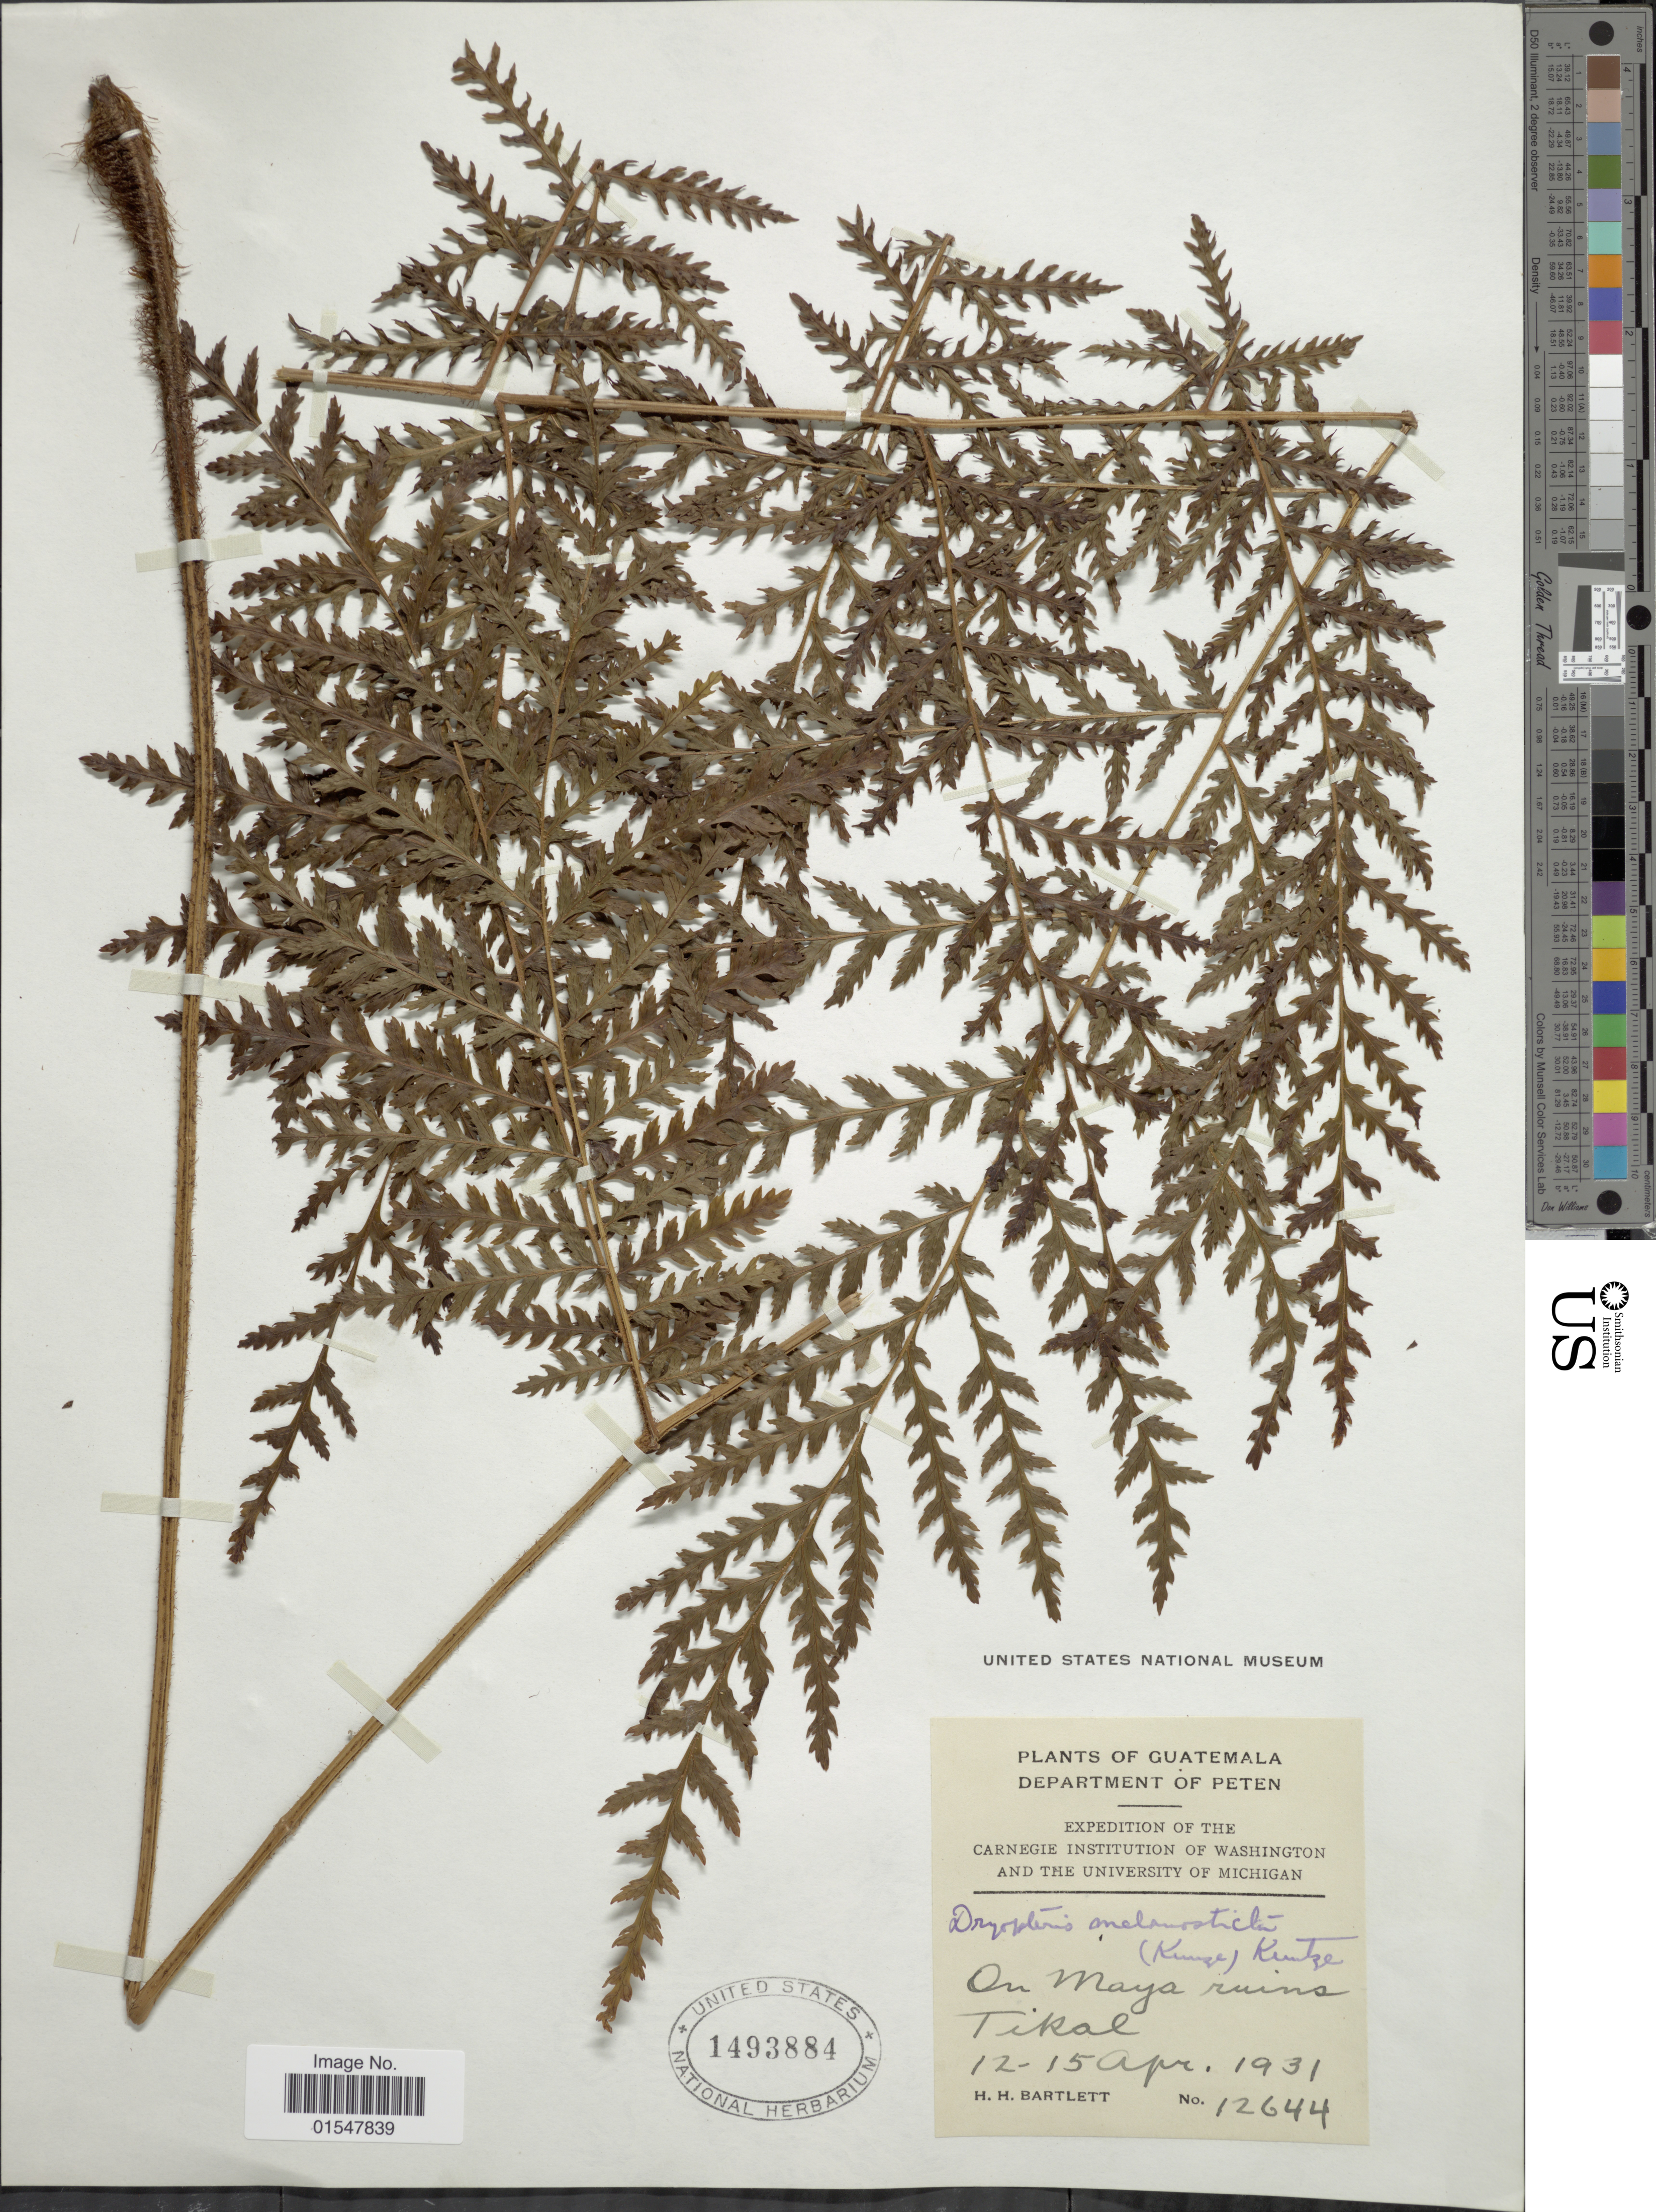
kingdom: Plantae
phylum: Tracheophyta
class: Polypodiopsida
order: Polypodiales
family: Dryopteridaceae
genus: Ctenitis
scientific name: Ctenitis melanosticta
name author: (Kunze) Copel.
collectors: H. H. Bartlett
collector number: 12644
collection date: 1931-04-12/1931-04-15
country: Guatemala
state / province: El Petén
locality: Guatemala, Department of Peten. On Maya Ruins, Tikal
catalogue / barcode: US 1493884